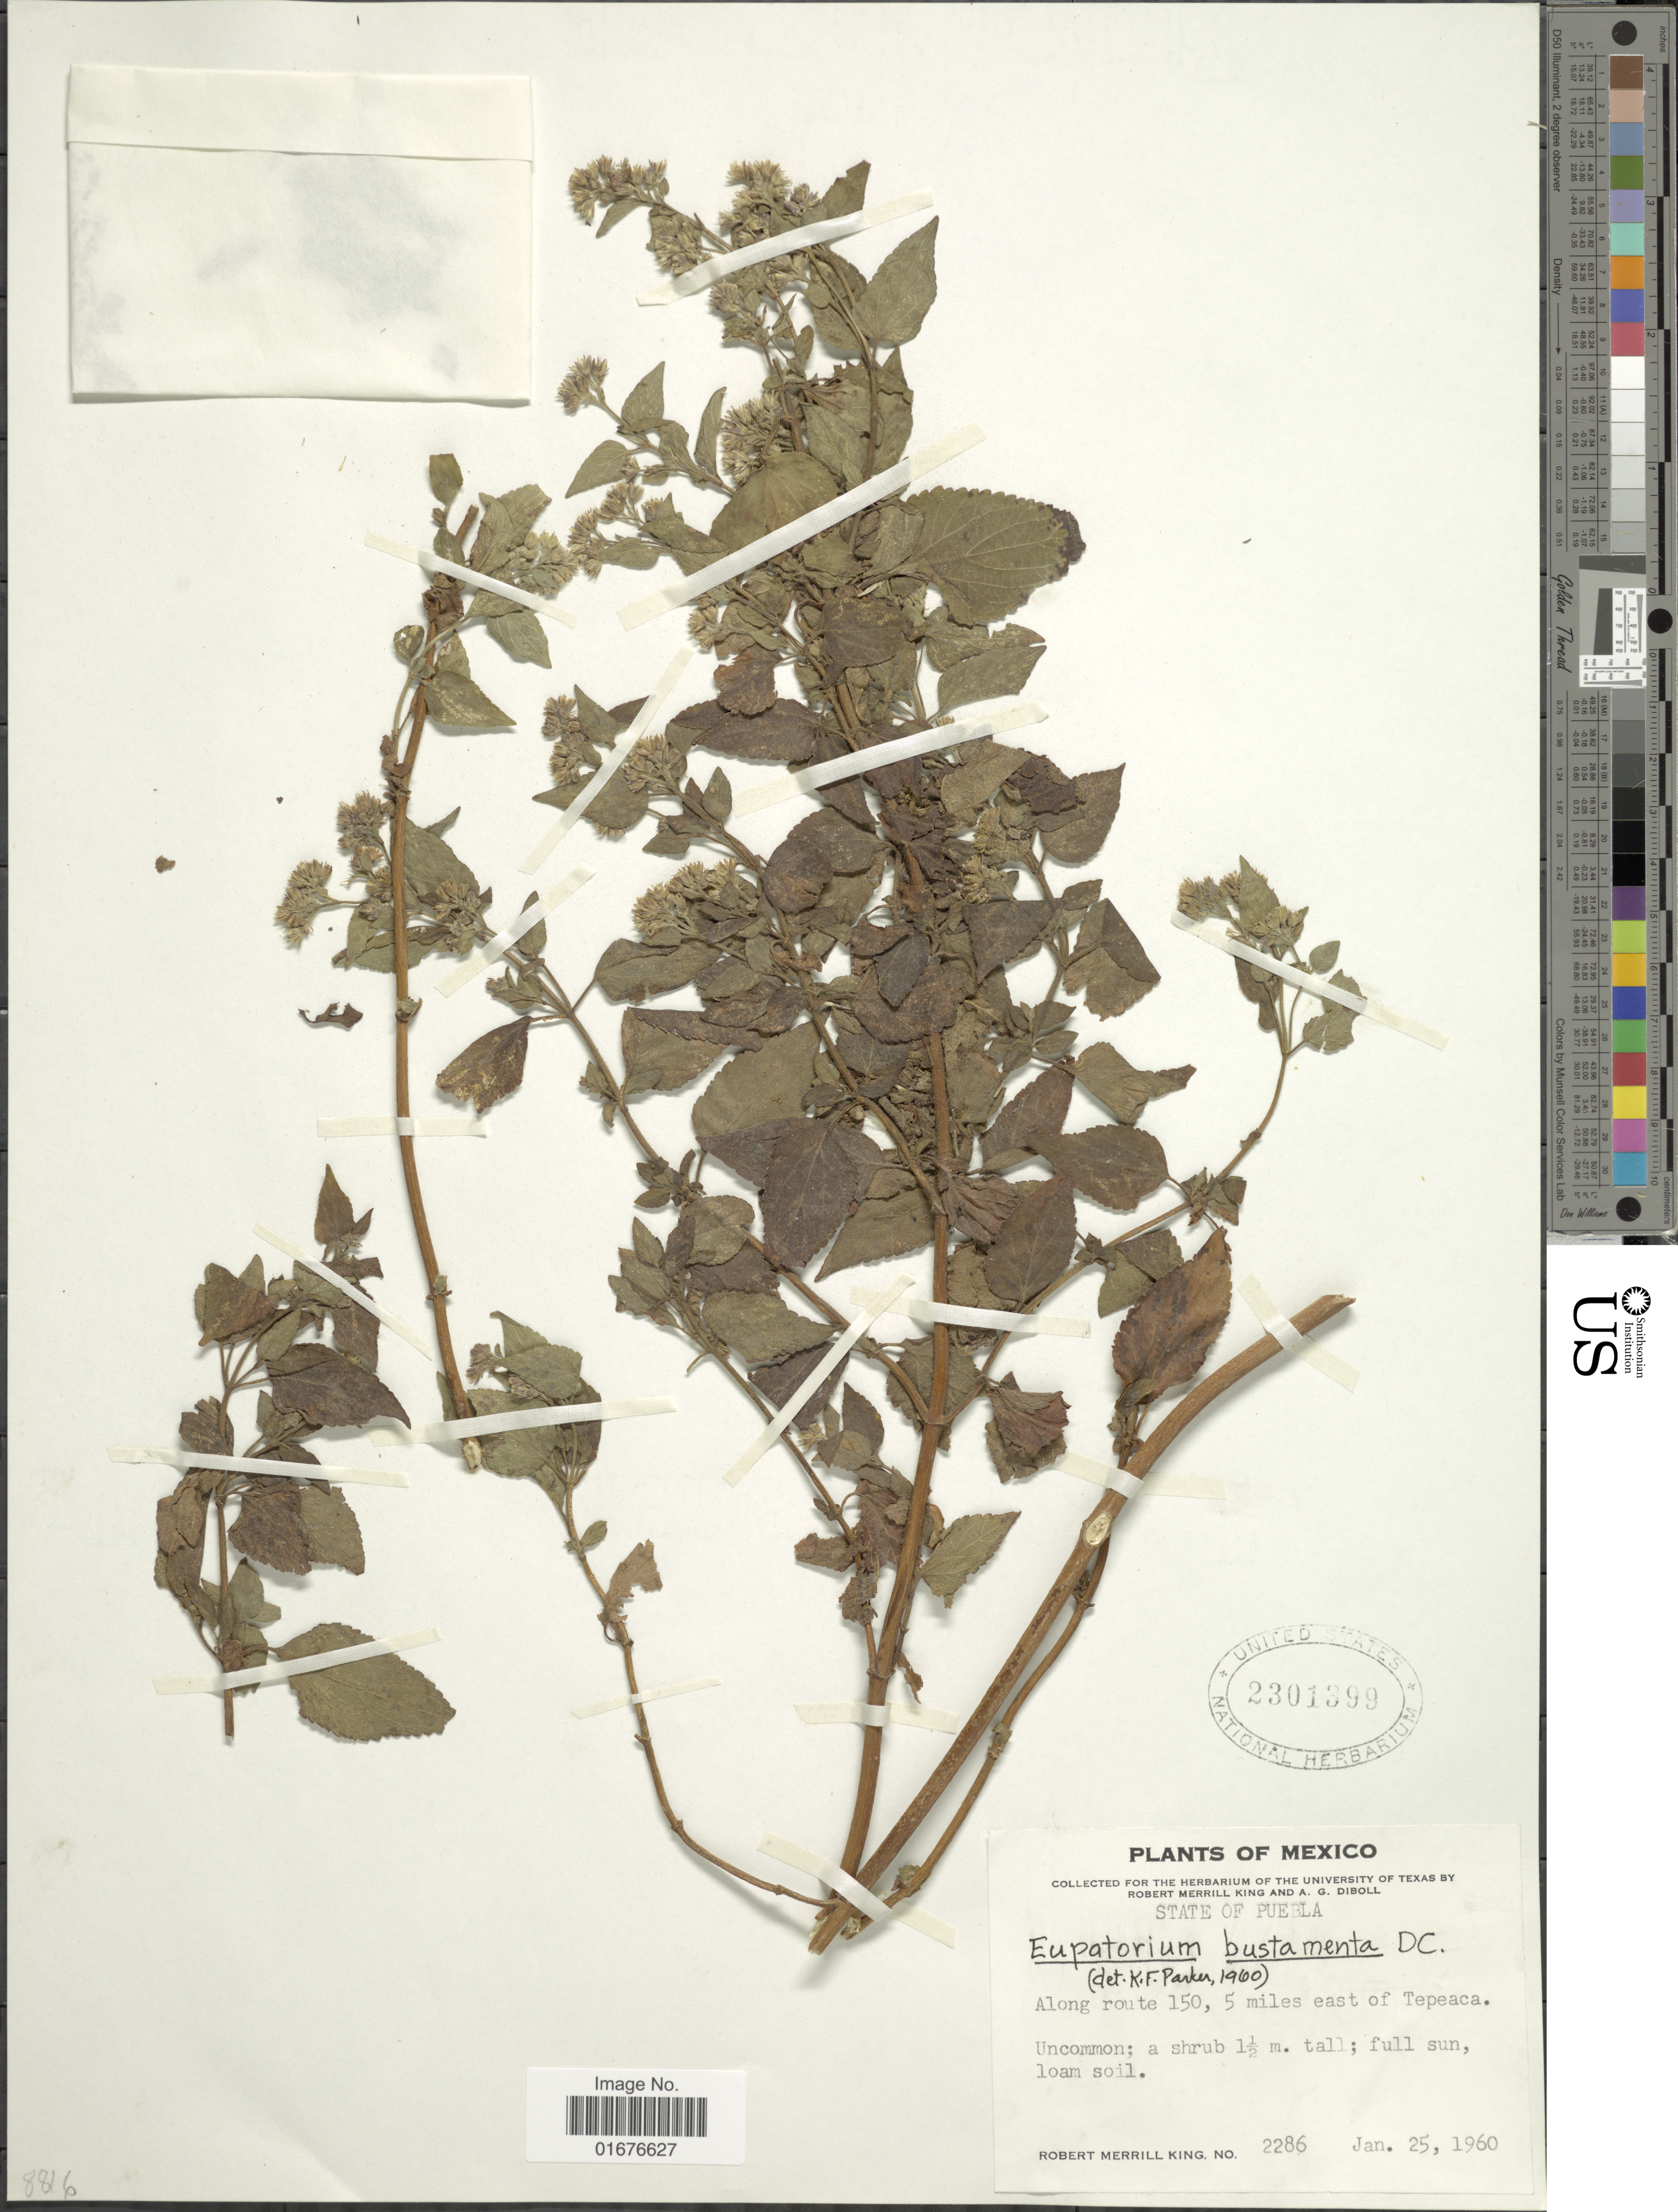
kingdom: Plantae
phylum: Tracheophyta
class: Magnoliopsida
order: Asterales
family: Asteraceae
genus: Ageratina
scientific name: Ageratina pichinchensis var. bustamenta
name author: (DC.) R.M. King & H. Rob.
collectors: R. M. King & A. Diboll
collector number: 2286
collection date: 1960-01-25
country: Mexico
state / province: Puebla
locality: Along route 150,5 miles east of Tepeaca, loam soil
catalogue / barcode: US 2301399